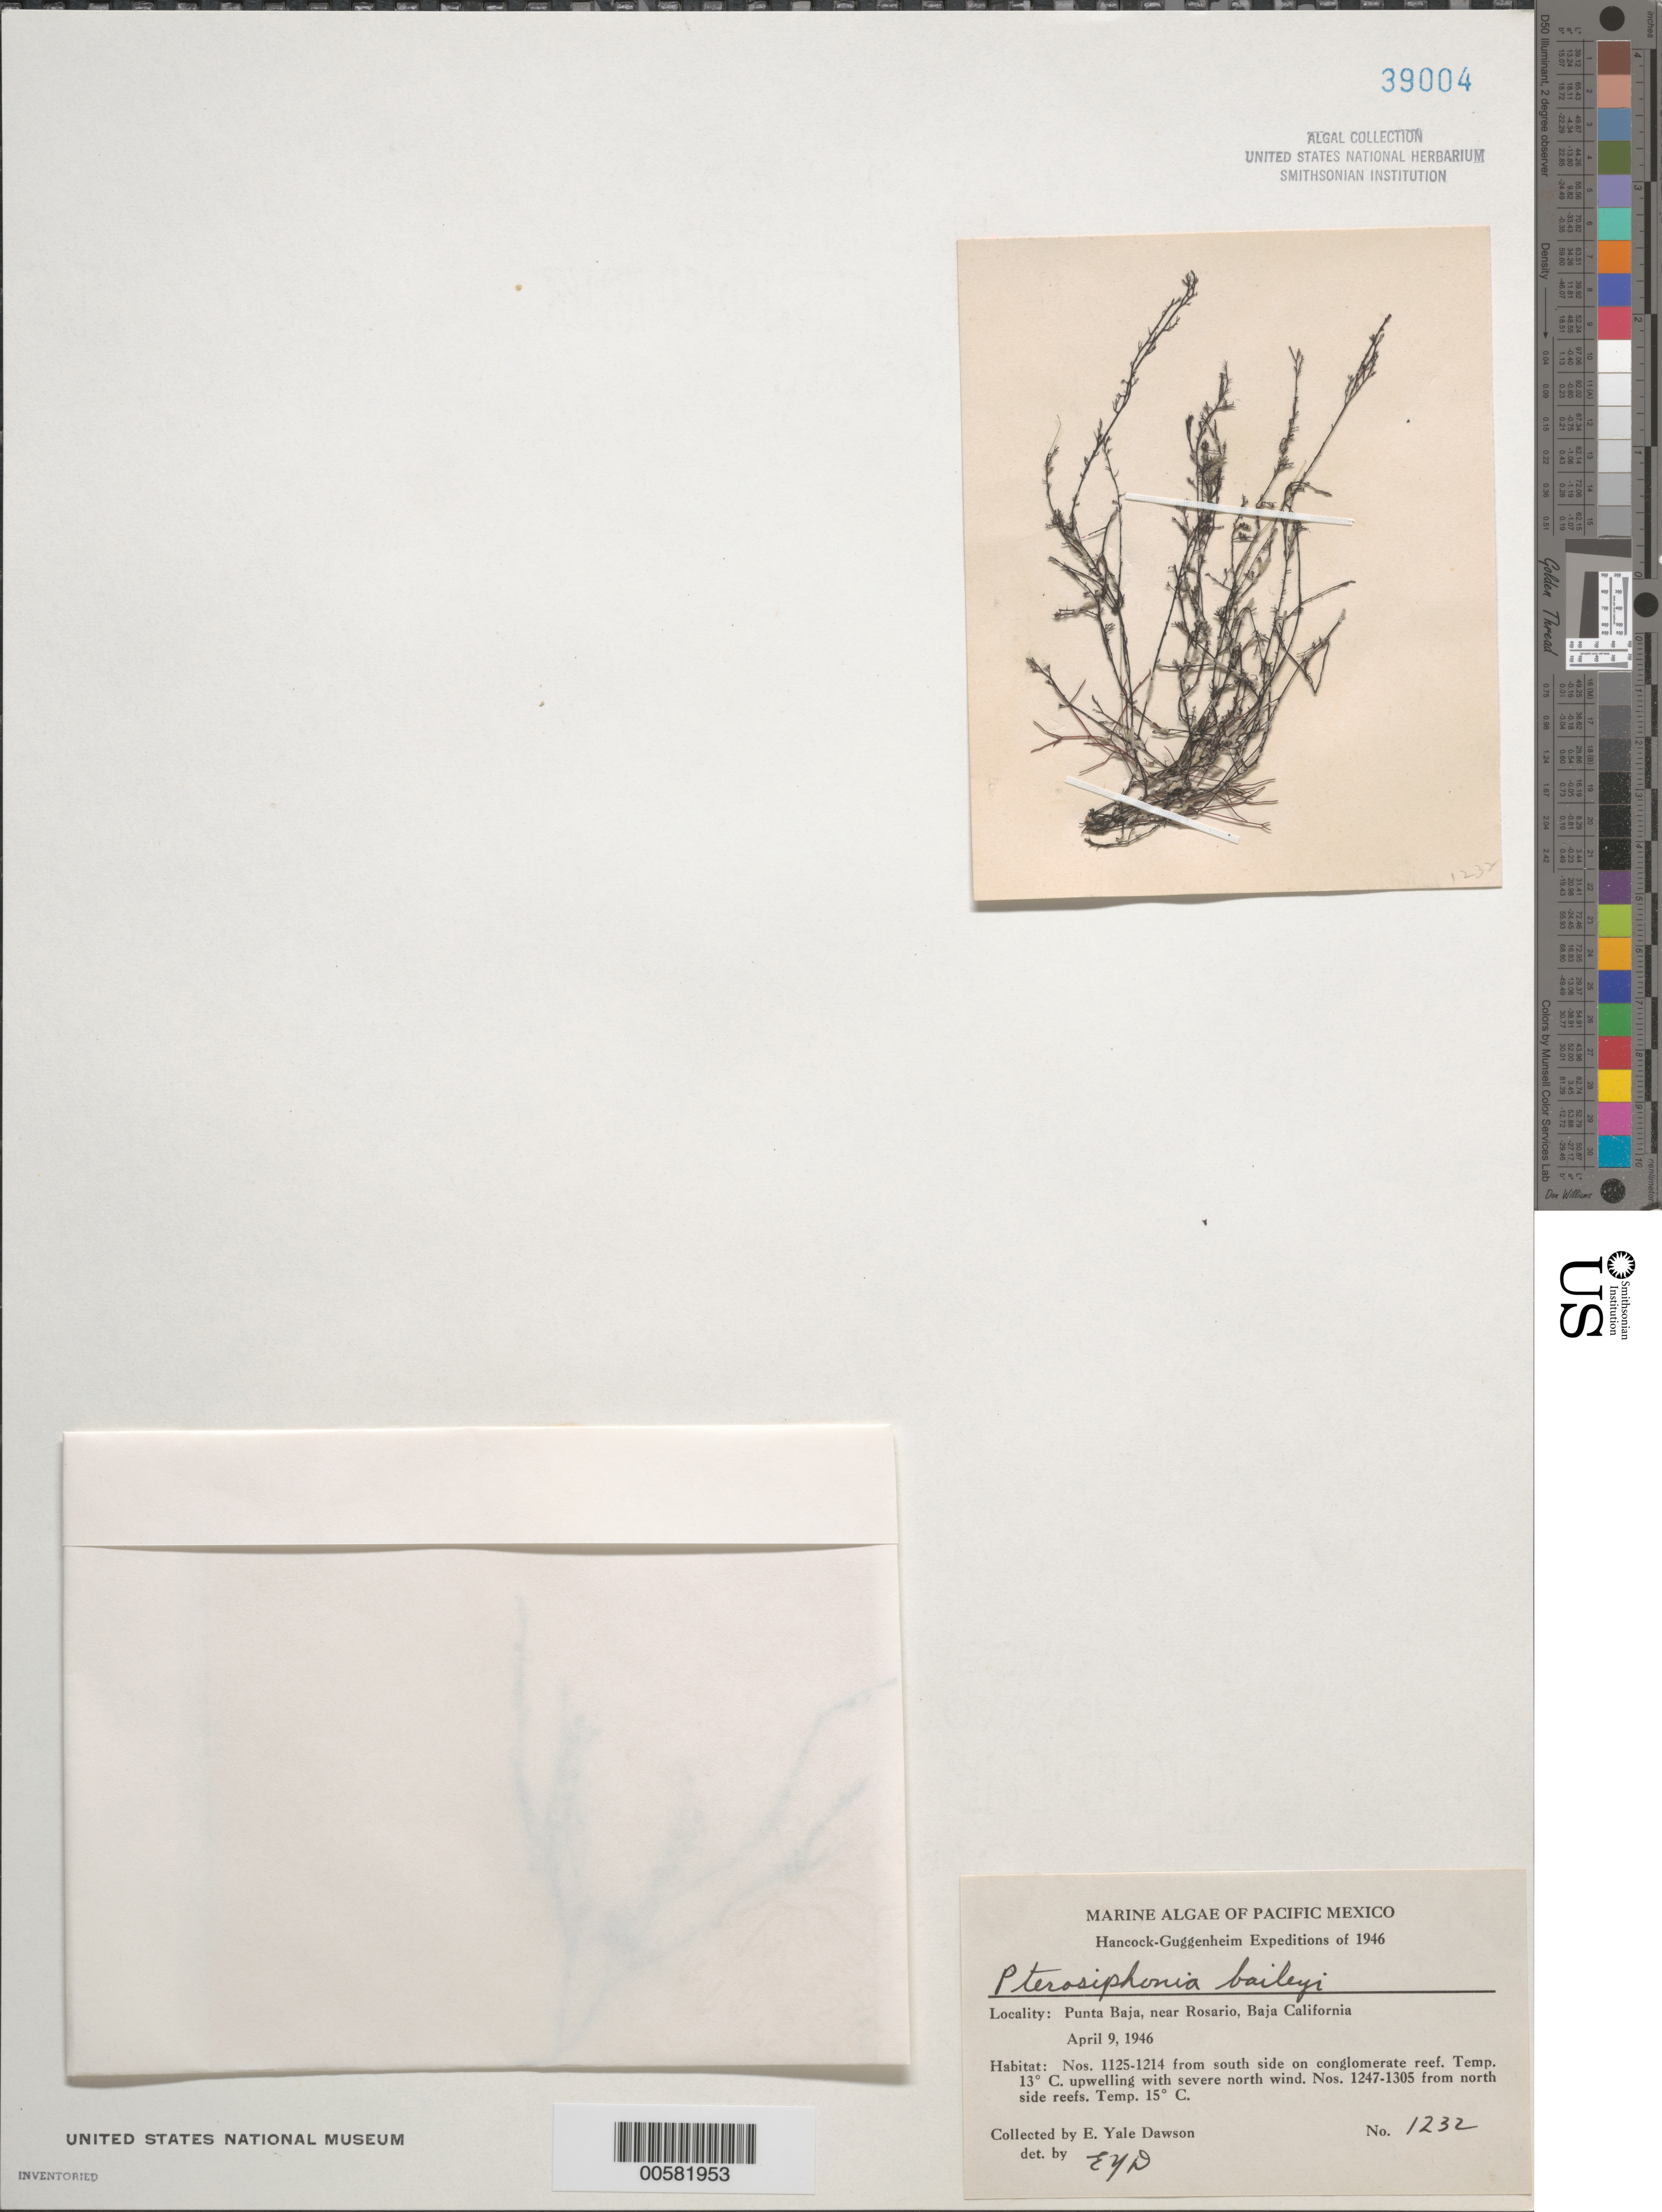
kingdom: Plantae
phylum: Rhodophyta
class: Florideophyceae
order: Ceramiales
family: Rhodomelaceae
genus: Symphyocladiella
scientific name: Symphyocladiella baileyi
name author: (Harvey) D.E.Bustamante et al.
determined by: Algae name updating Project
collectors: E. Y. Dawson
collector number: EYD 1232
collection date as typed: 09 Apr 1946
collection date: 1946-04-09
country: Mexico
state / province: Baja California Norte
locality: Punta Baja, near Rosario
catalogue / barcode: US 39004